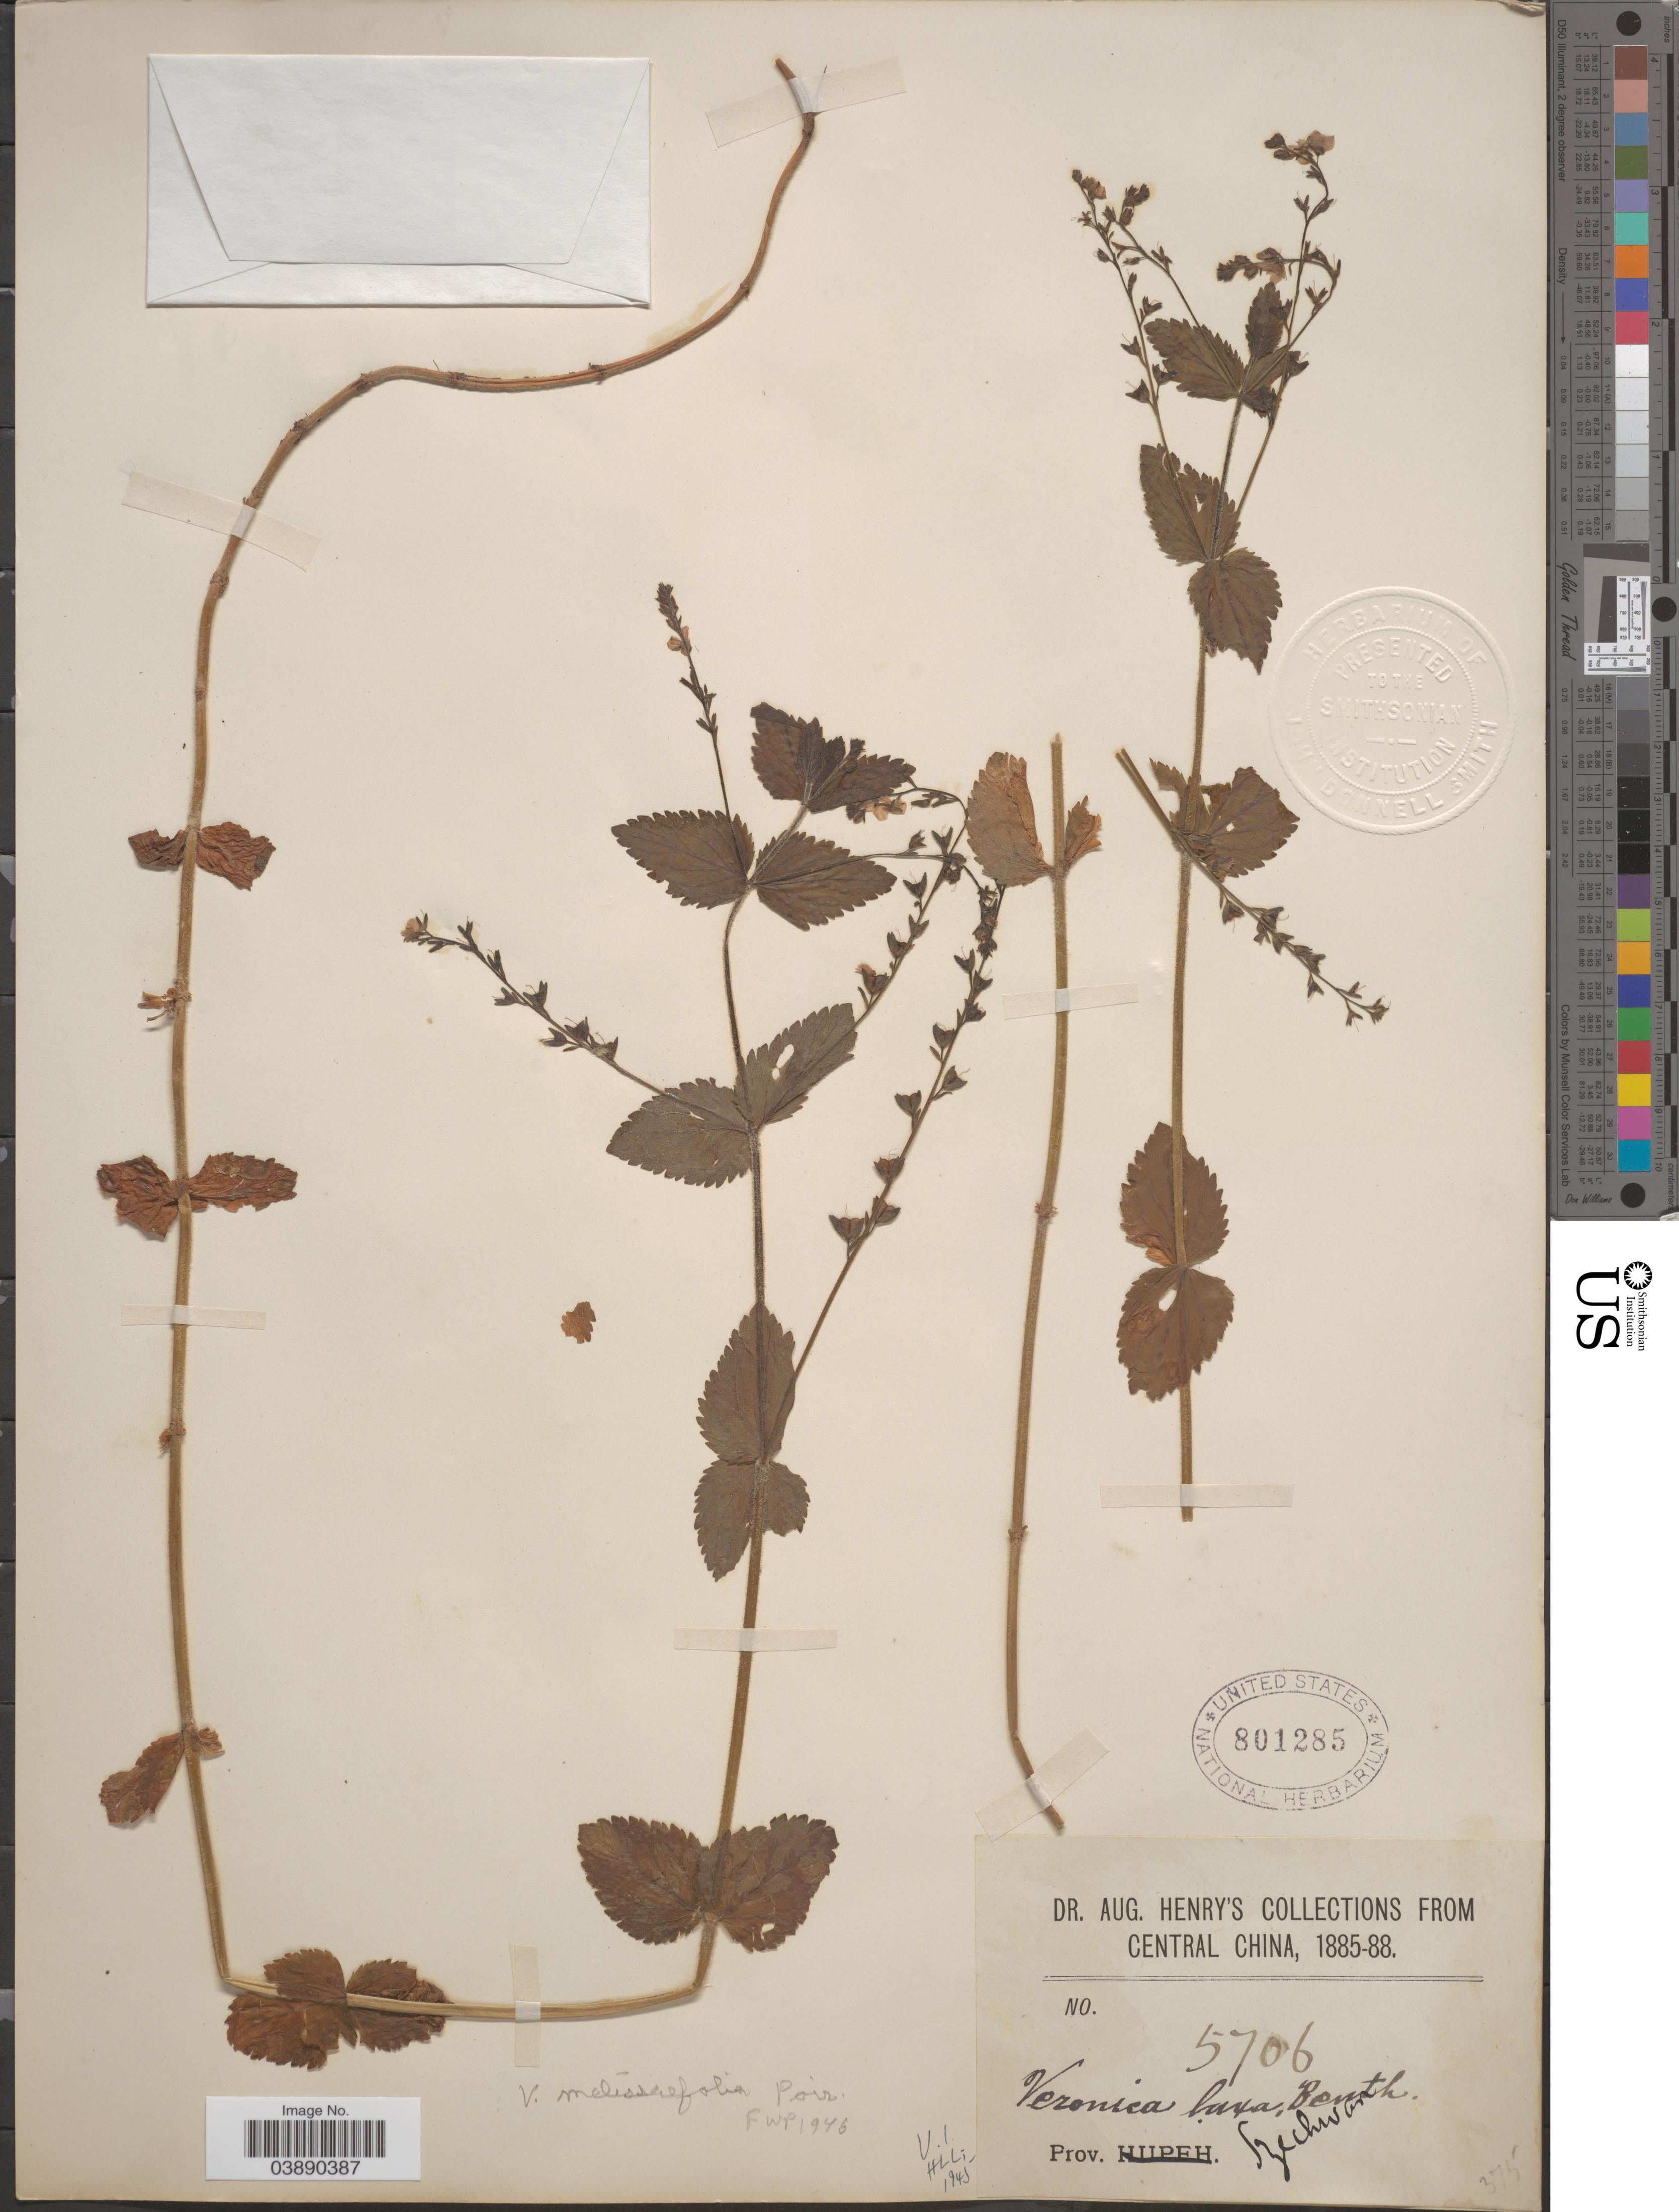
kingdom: Plantae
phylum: Tracheophyta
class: Magnoliopsida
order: Lamiales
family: Plantaginaceae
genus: Veronica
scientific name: Veronica laxa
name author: Benth.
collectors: A. Henry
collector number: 5706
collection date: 1885/1888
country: China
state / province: Sichuan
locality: Central China. Prov. Szechwan.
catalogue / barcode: US 801285